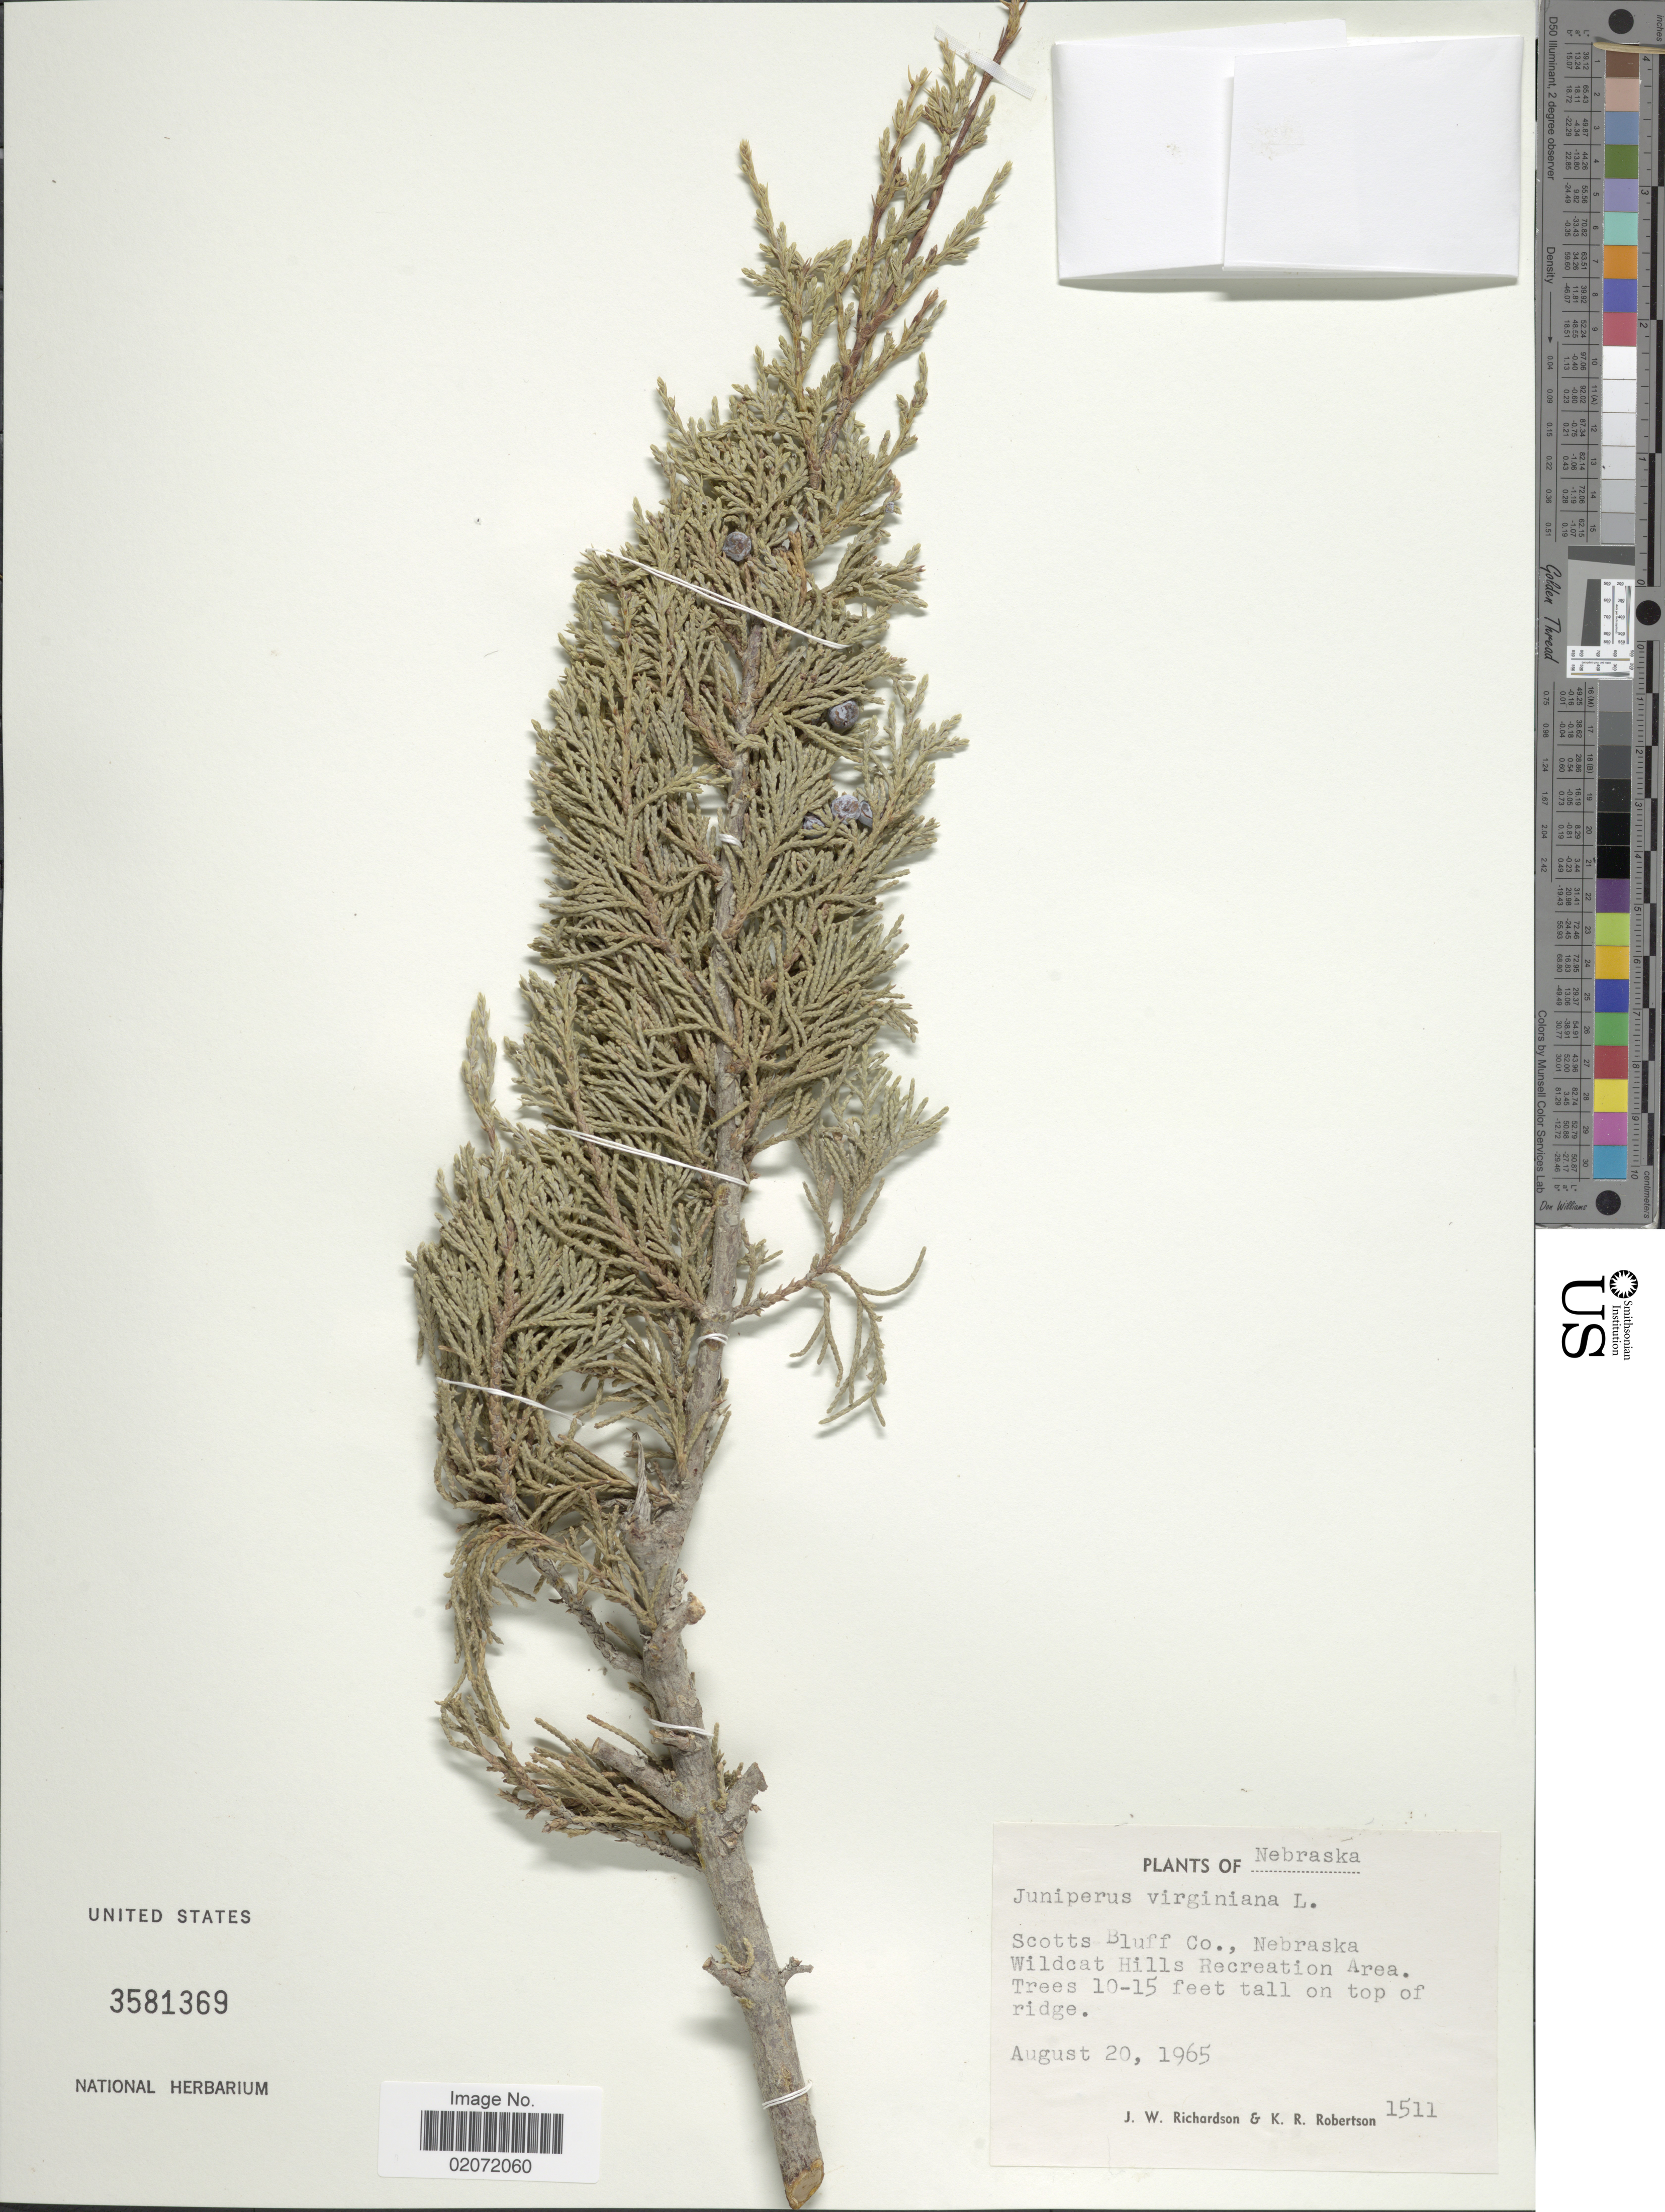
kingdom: Plantae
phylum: Tracheophyta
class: Pinopsida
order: Pinales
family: Cupressaceae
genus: Juniperus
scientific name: Juniperus virginiana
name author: L.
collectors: J. Richardson & K. Robertson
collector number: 1511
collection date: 1965-08-20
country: United States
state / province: Nebraska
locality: Scotts Bluff Co., Nebraska Wildcat Hills Recreation Area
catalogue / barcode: US 3581369